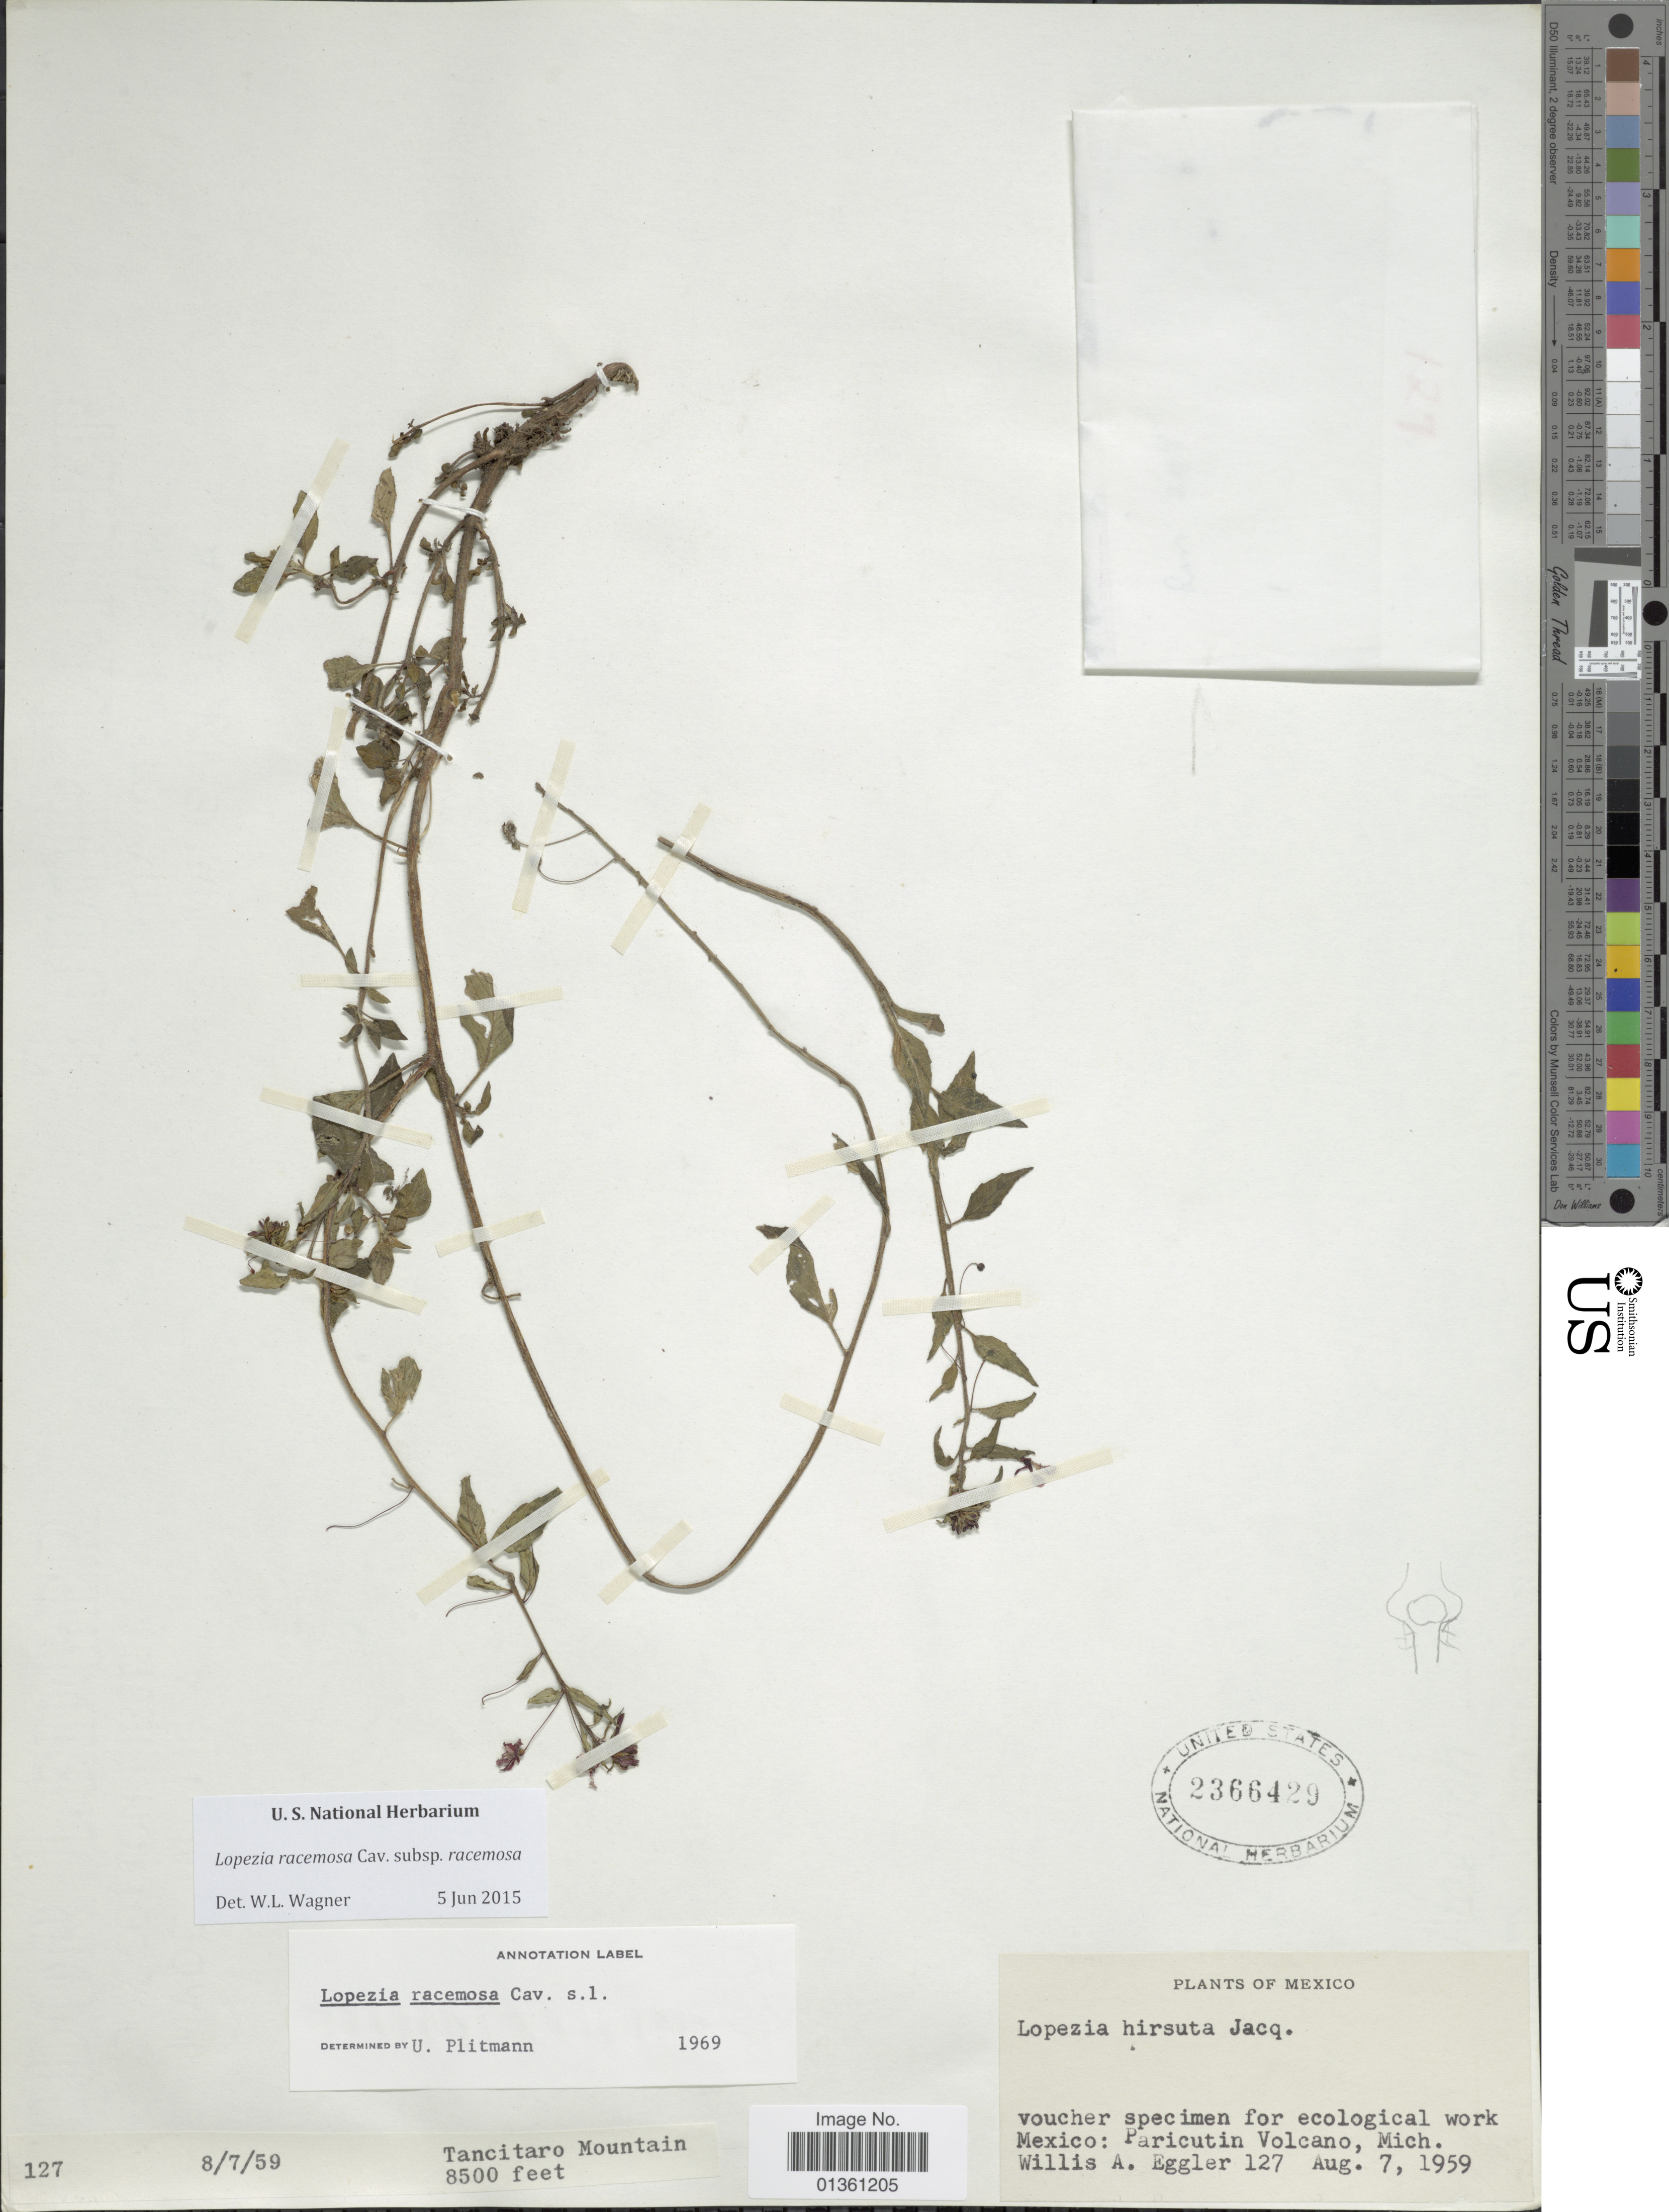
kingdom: Plantae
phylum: Tracheophyta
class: Magnoliopsida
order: Myrtales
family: Onagraceae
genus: Lopezia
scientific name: Lopezia racemosa subsp. racemosa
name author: Cav.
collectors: W. A. Eggler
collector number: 127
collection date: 1959-08-07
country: Mexico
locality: Paricutin Volcano, Mich.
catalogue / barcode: US 2366429